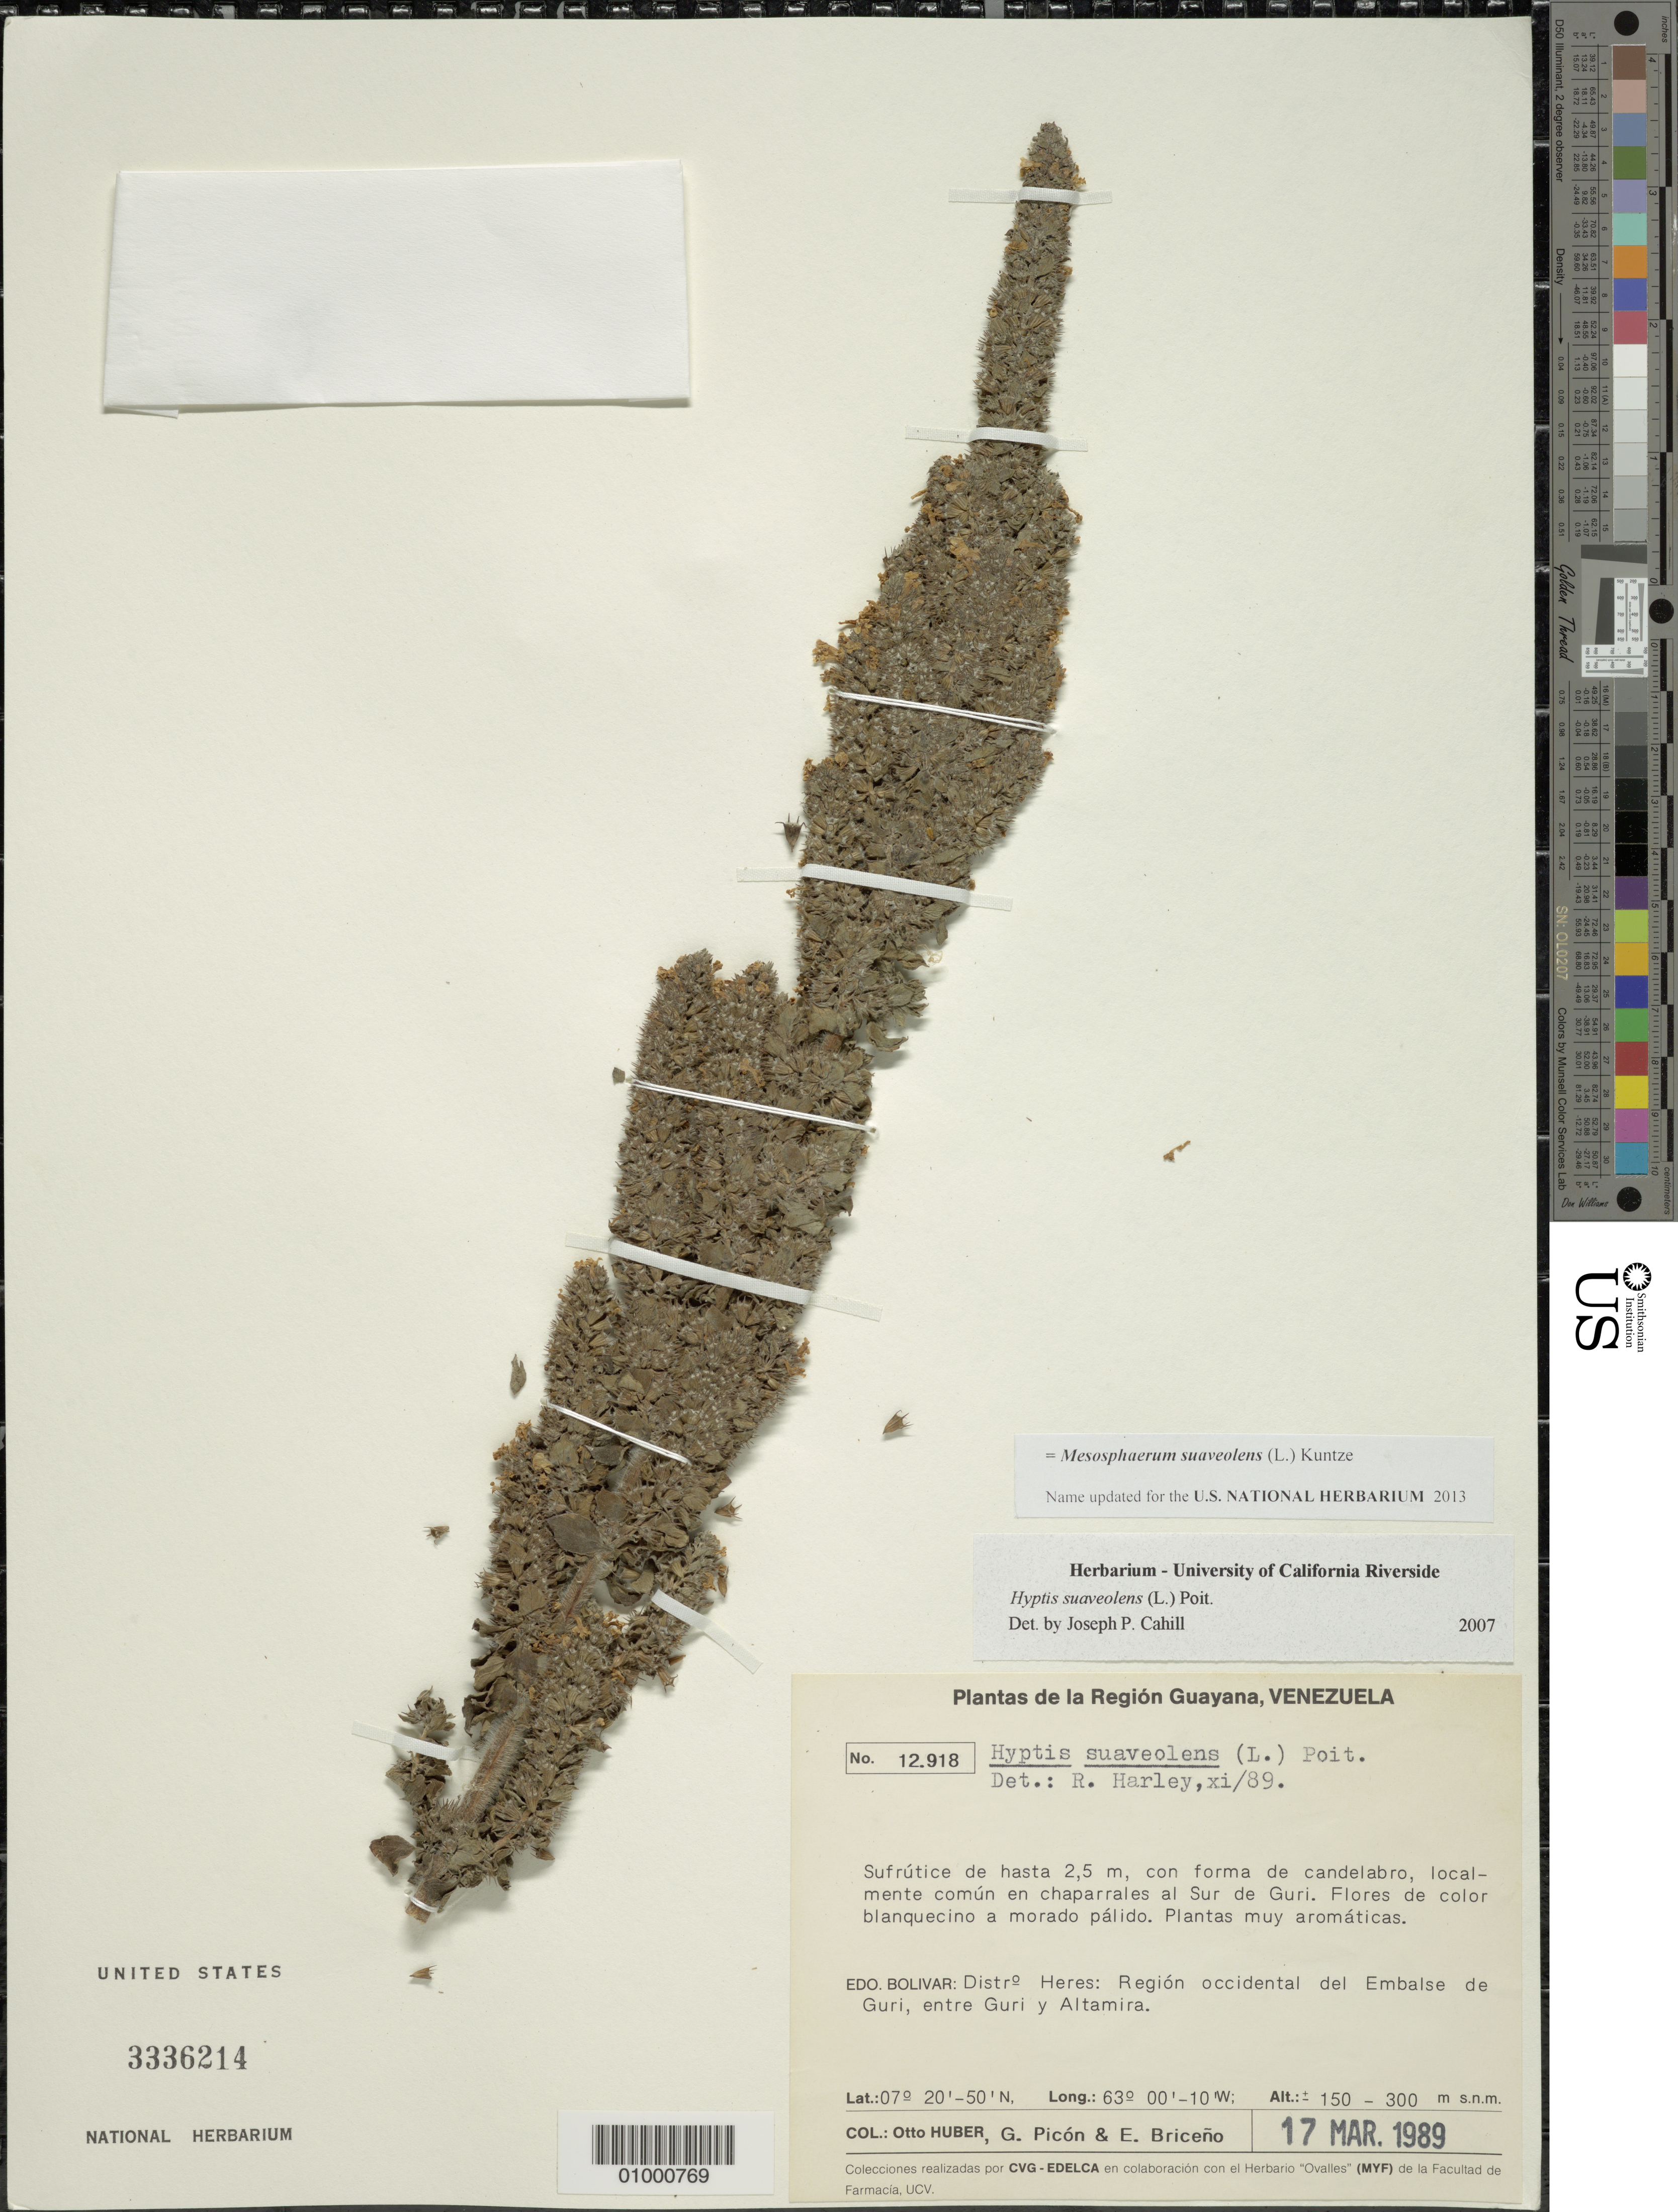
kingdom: Plantae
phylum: Tracheophyta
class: Magnoliopsida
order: Lamiales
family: Lamiaceae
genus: Hyptis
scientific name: Hyptis suaveolens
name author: (L.) Poit.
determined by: Cahill, J. P.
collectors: O. Huber, G. Picón Navas & E. Briceño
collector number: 12918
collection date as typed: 17-Mar-89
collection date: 1989-03-17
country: Venezuela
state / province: Bolívar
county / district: Heres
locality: Embalse de Guri, entre Guri y Altamira; al sur de Guri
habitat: Chaparrales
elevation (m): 150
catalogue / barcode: US 3336214